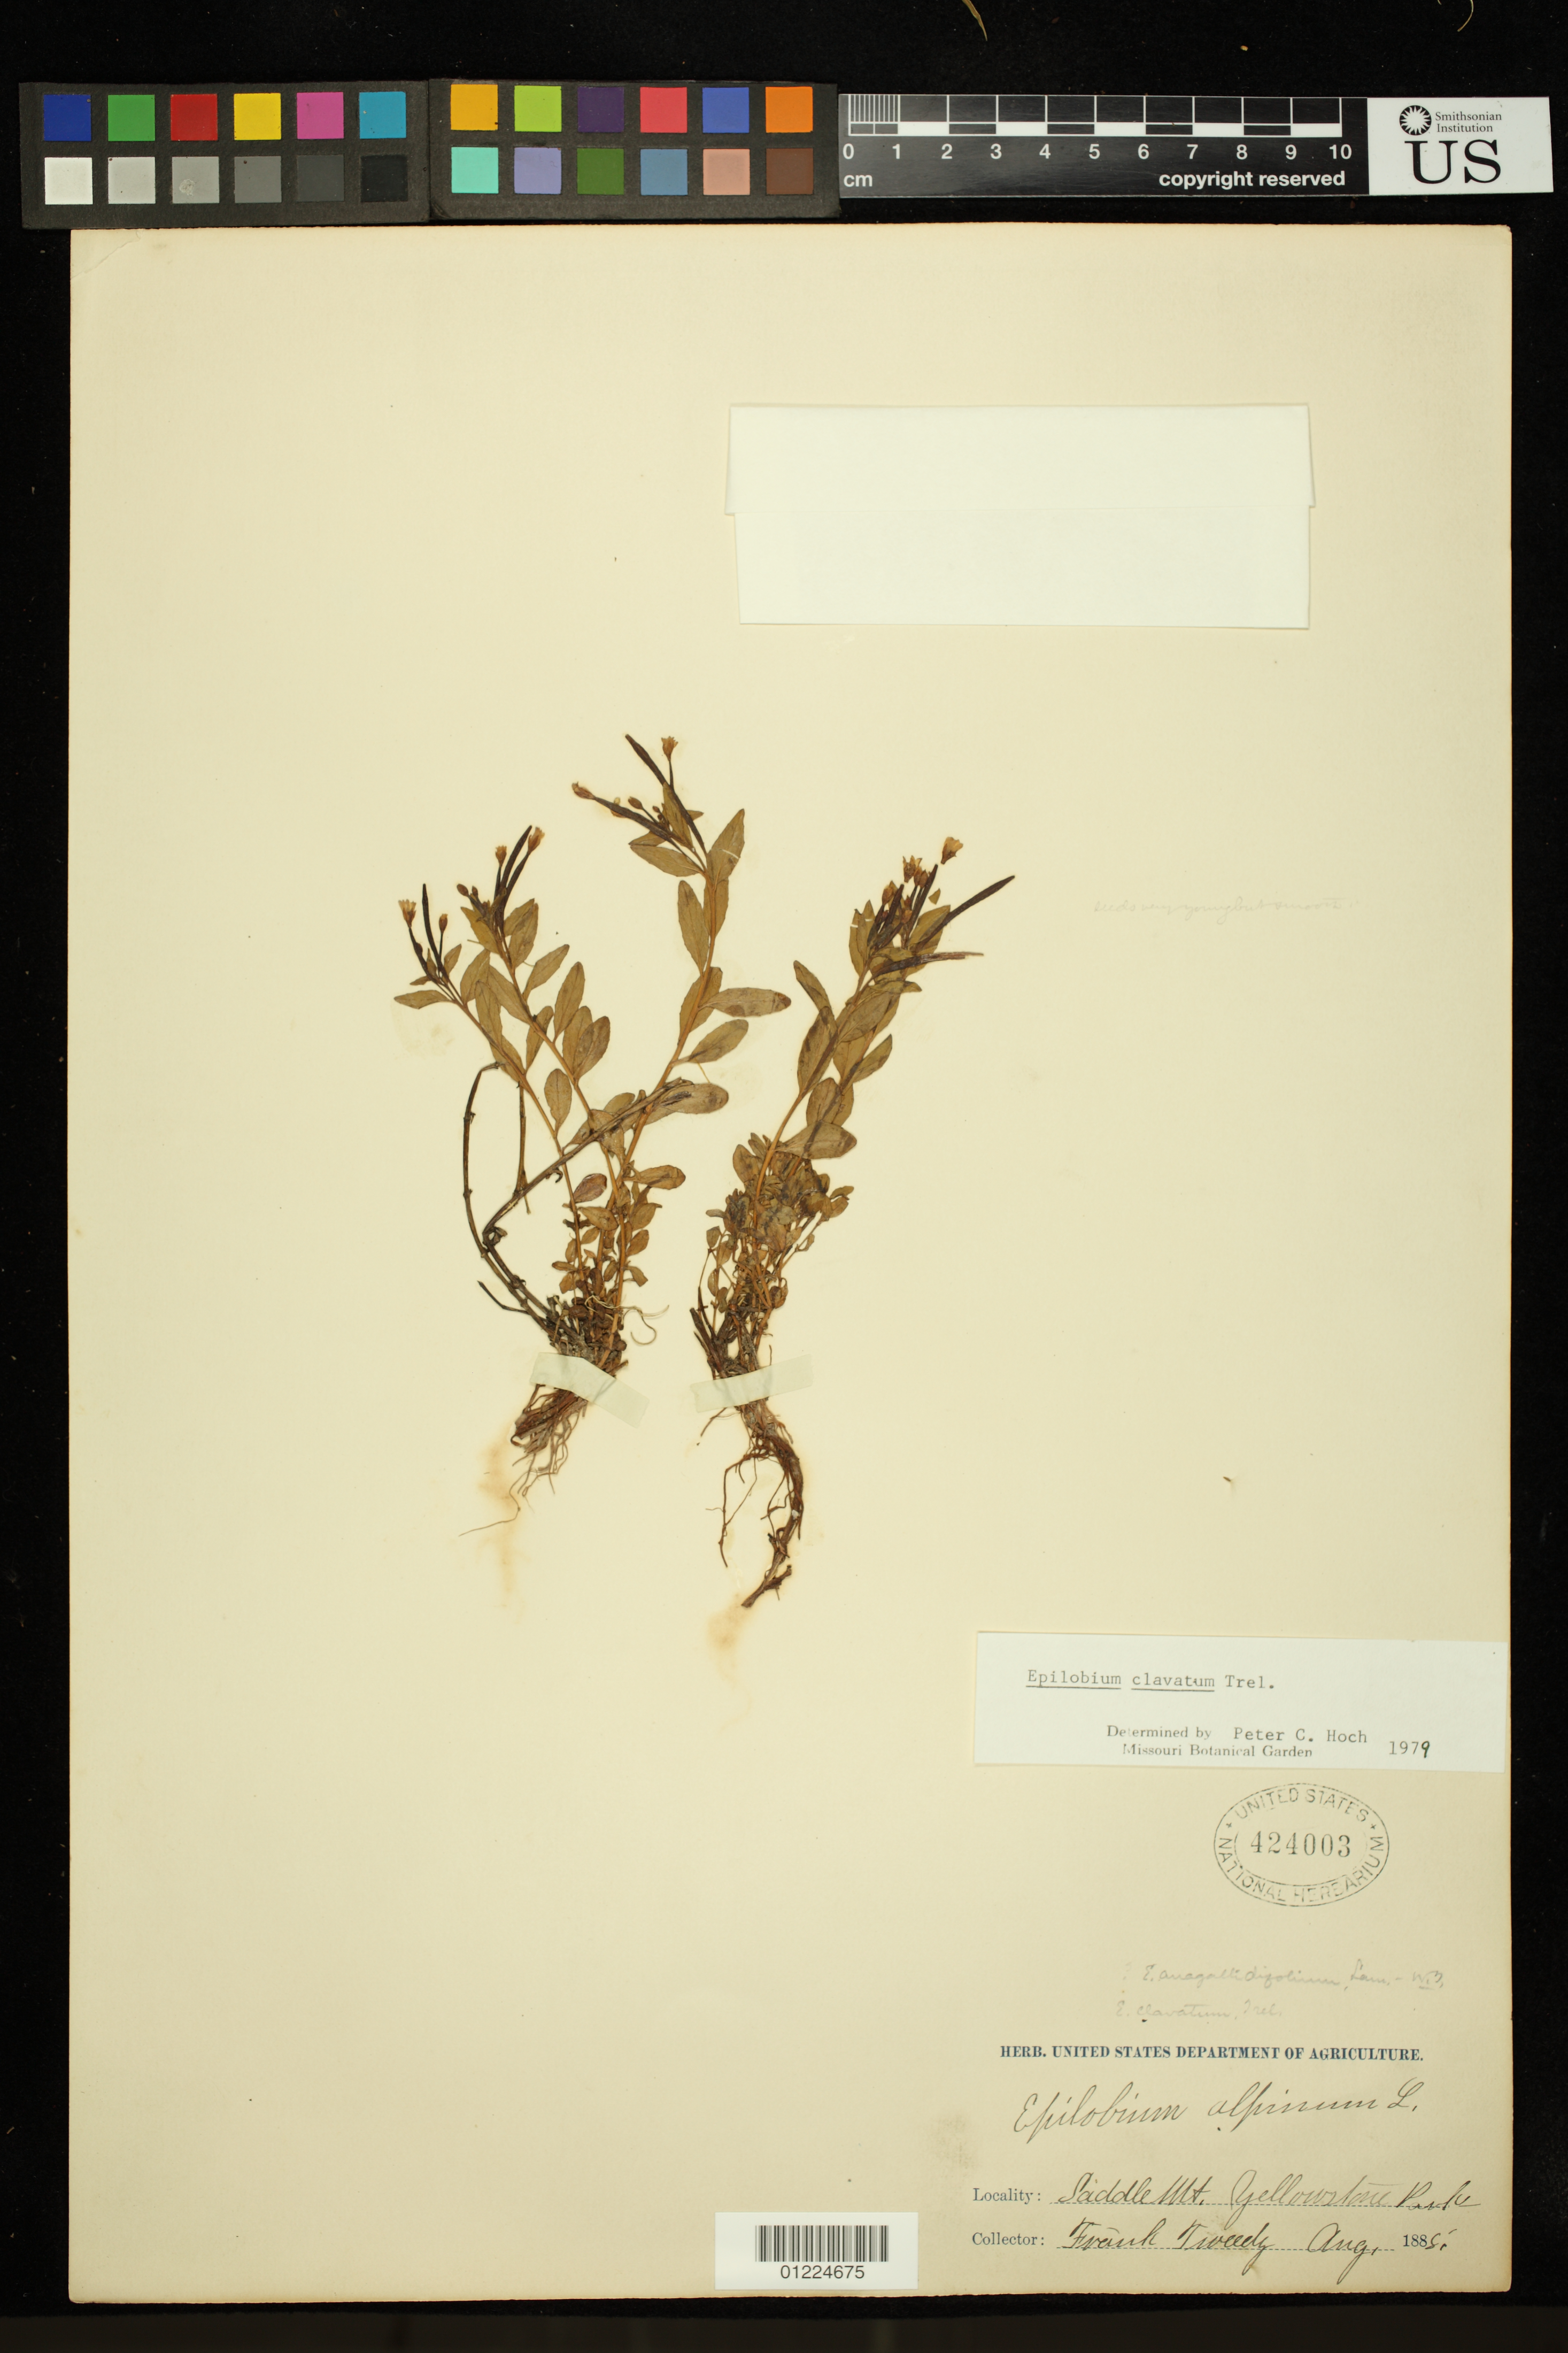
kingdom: Plantae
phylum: Tracheophyta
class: Magnoliopsida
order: Myrtales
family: Onagraceae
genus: Epilobium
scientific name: Epilobium clavatum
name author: Hausskn.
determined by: Hoch, P. C.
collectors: F. Tweedy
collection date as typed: Aug 1885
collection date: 1885-08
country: United States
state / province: Wyoming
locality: Saddle Mt., Yellowstone Park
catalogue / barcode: US 424003